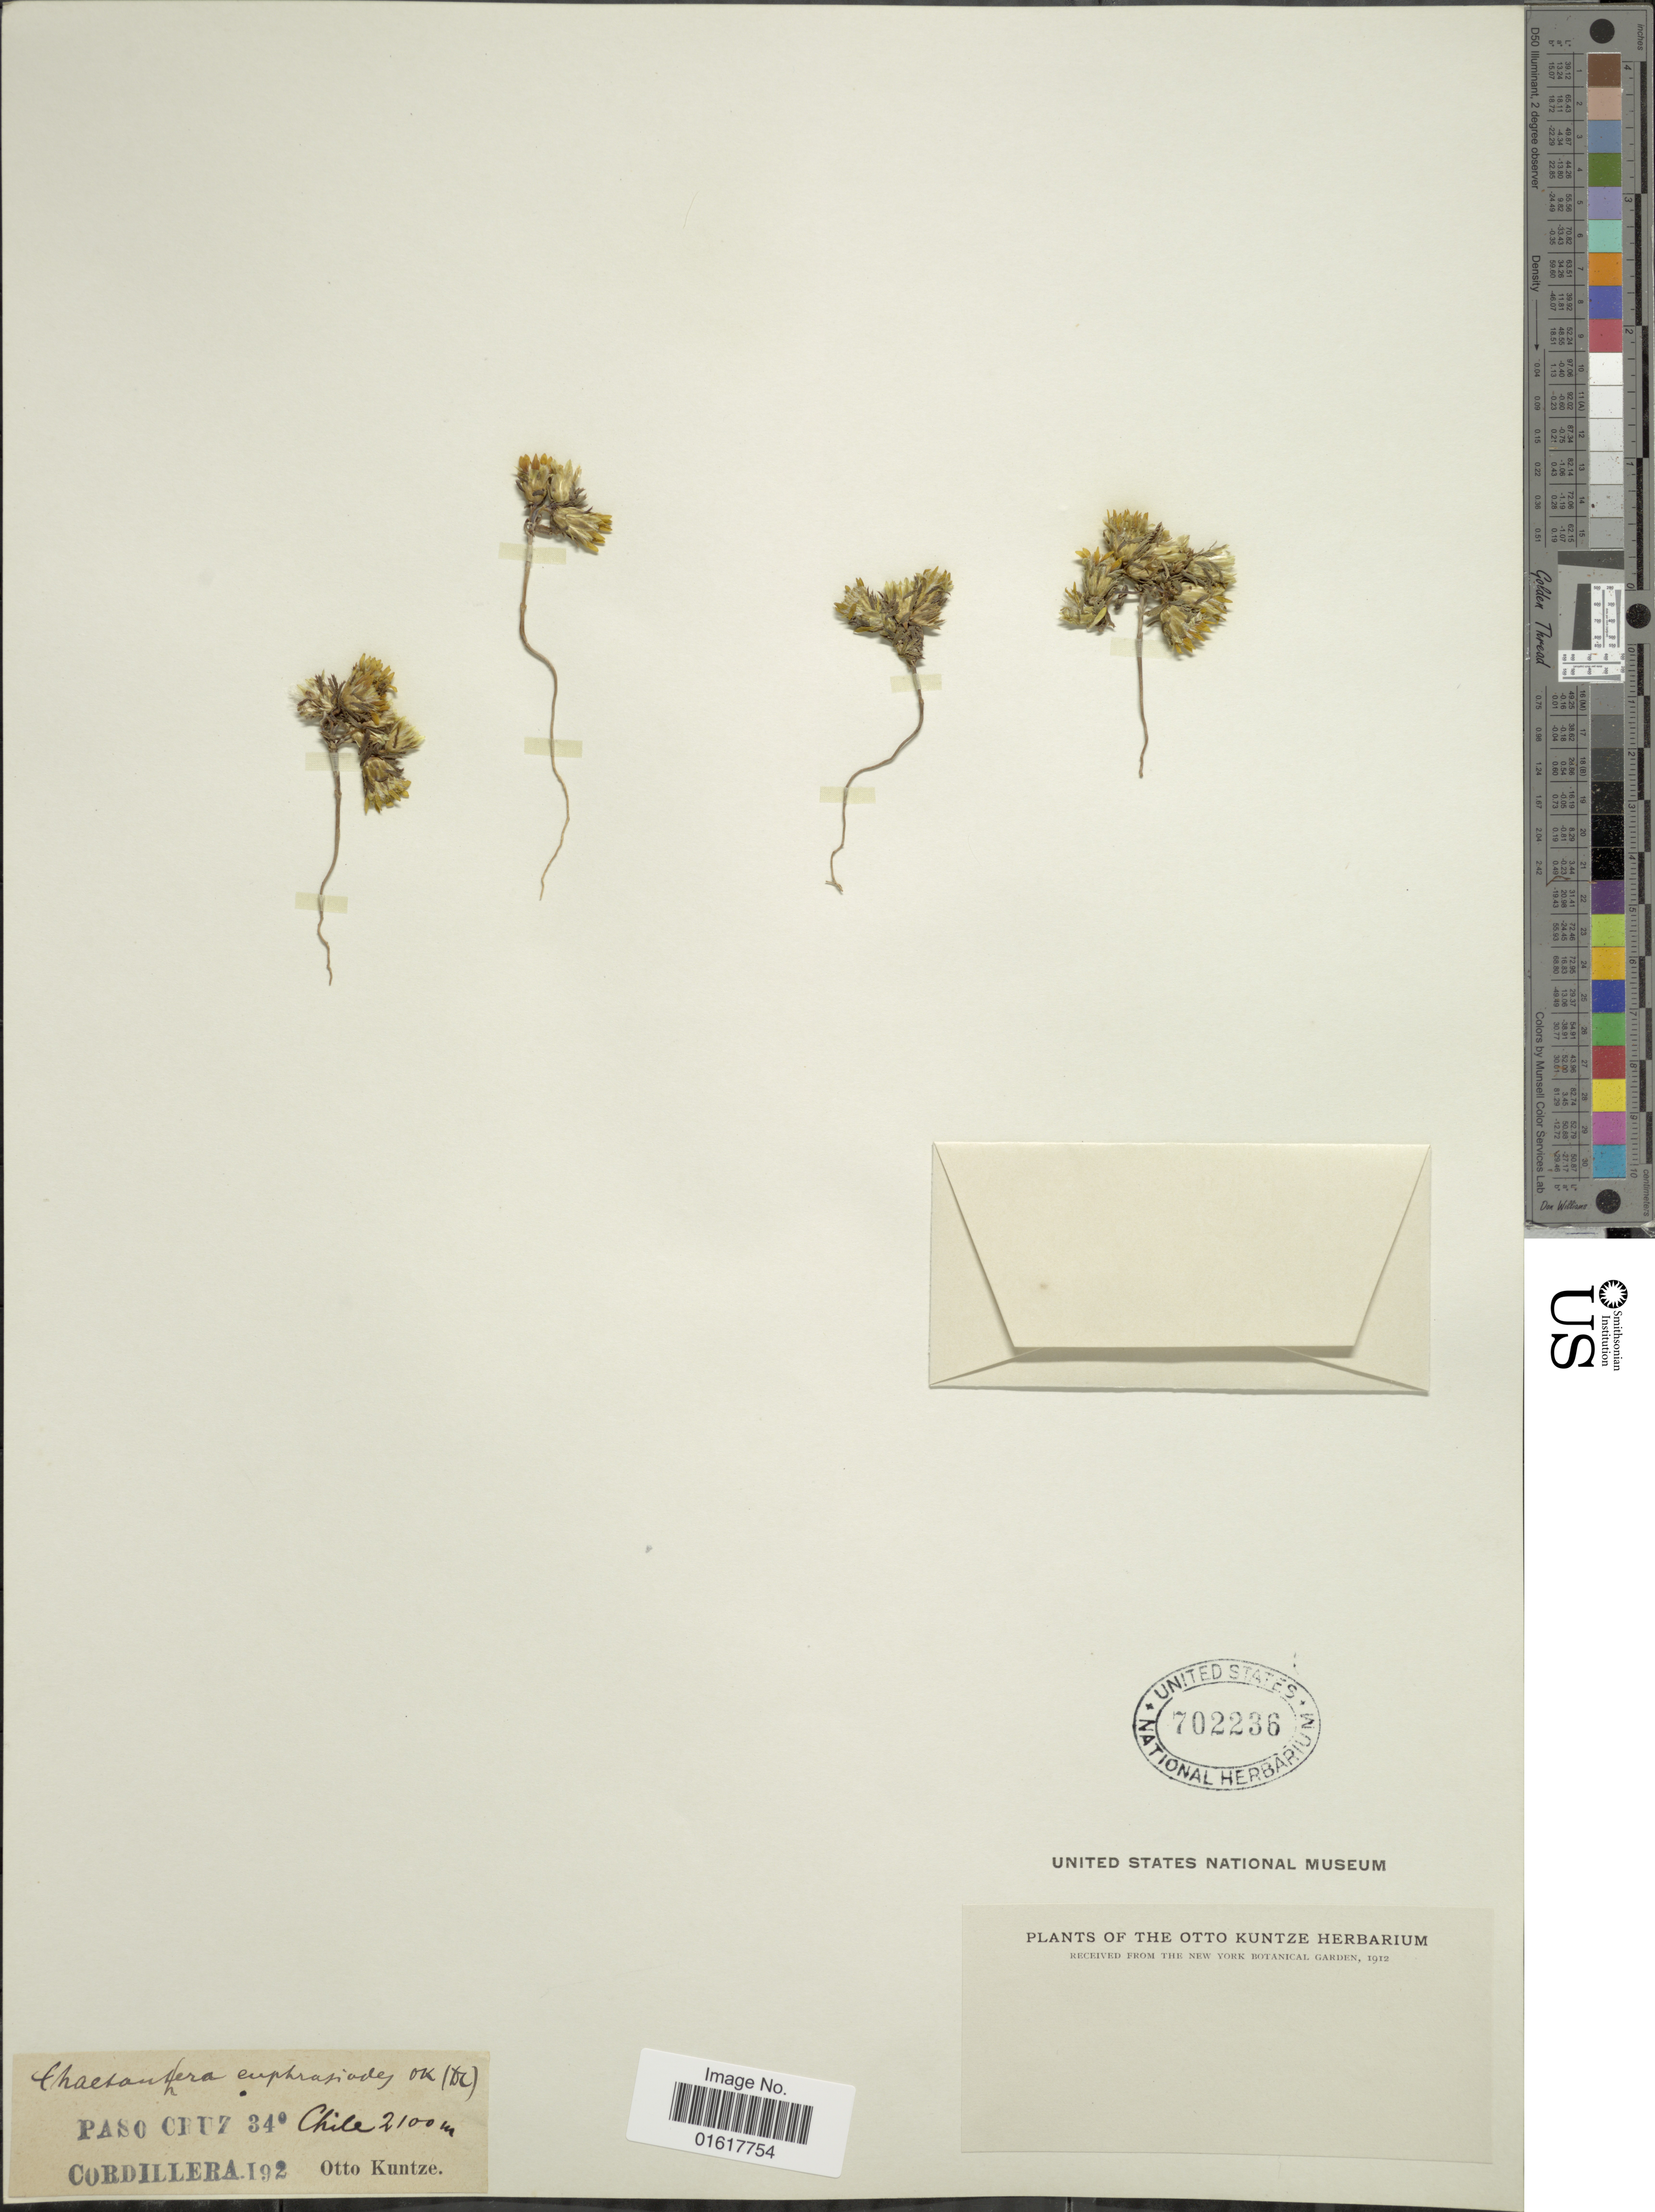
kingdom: Plantae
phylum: Tracheophyta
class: Magnoliopsida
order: Asterales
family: Asteraceae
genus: Chaetanthera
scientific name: Chaetanthera euphrasioides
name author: (DC.) F. Meigen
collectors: C.E.O. Kuntze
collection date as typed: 192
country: Chile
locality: Paso Cruz 34°. Cordillera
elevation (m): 2100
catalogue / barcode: US 702236